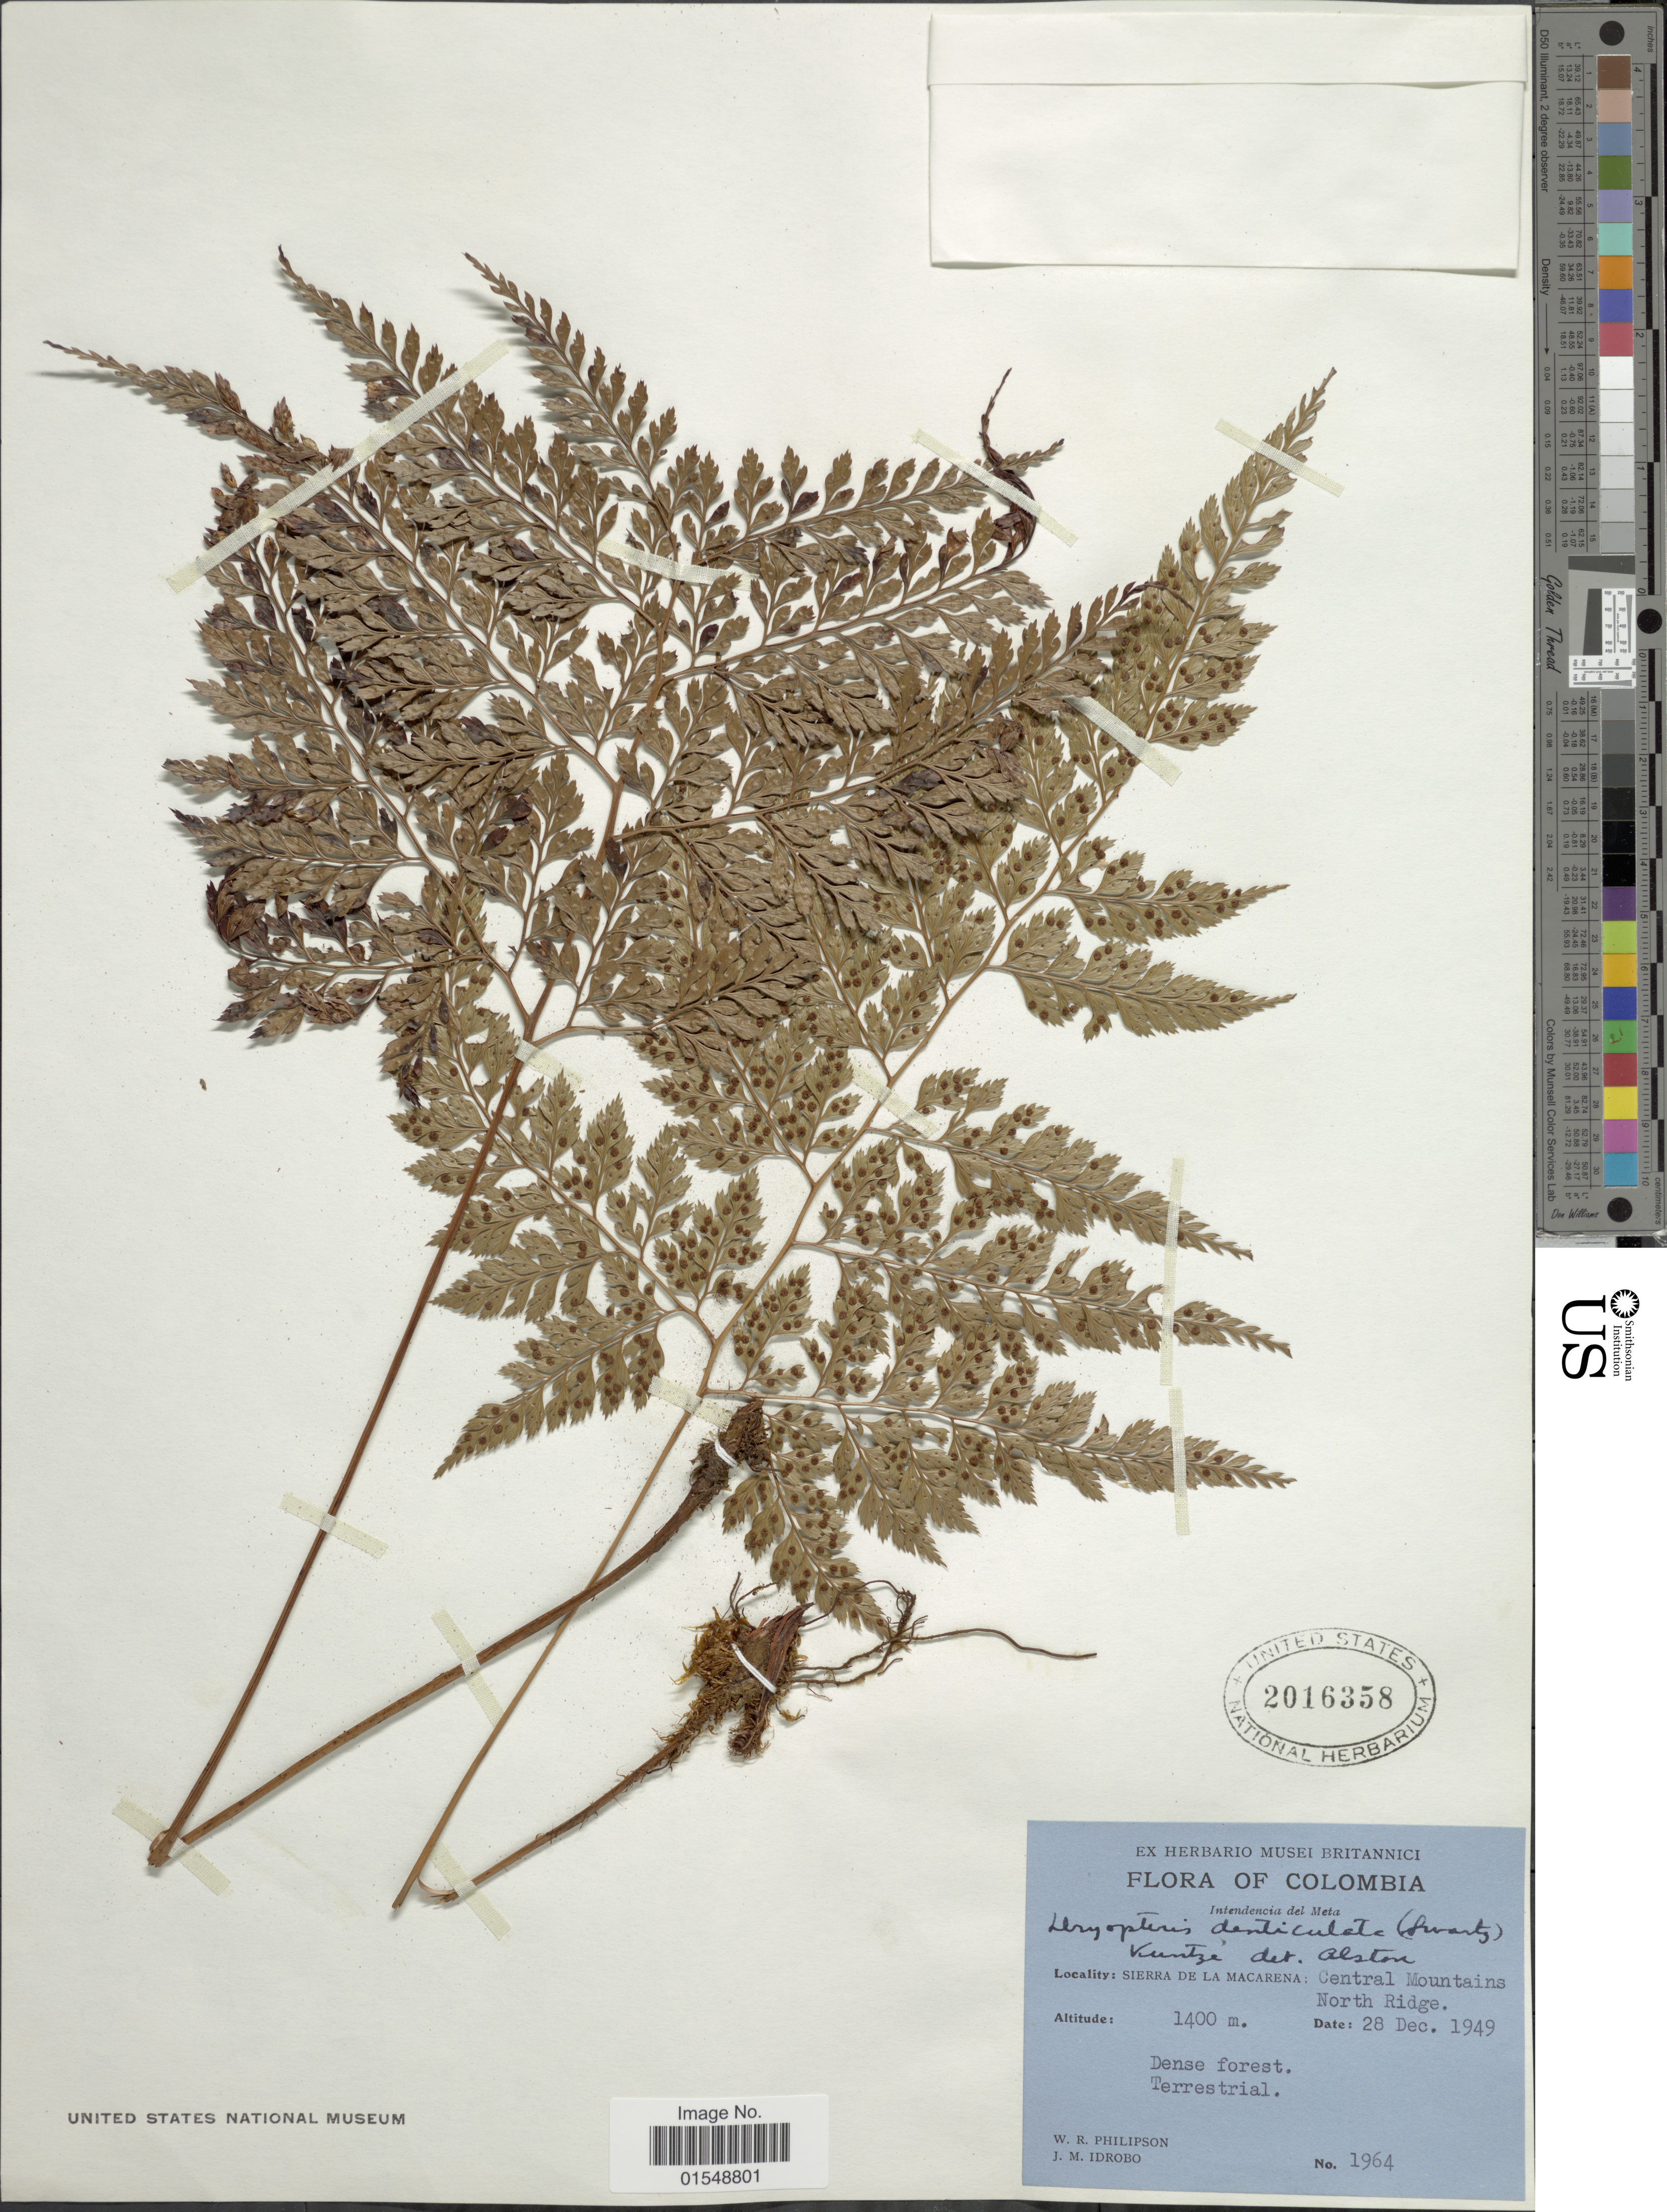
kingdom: Plantae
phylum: Tracheophyta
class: Polypodiopsida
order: Polypodiales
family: Dryopteridaceae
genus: Arachniodes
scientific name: Arachniodes denticulata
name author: (Sw.) Ching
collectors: W. R. Philipson & J. M. Idrobo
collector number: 1964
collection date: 1949-12-28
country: Colombia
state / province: Meta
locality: Intendencia del Meta, Sierra de la Macarena: Central Mountains North Ridge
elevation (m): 1400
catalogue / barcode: US 2016358